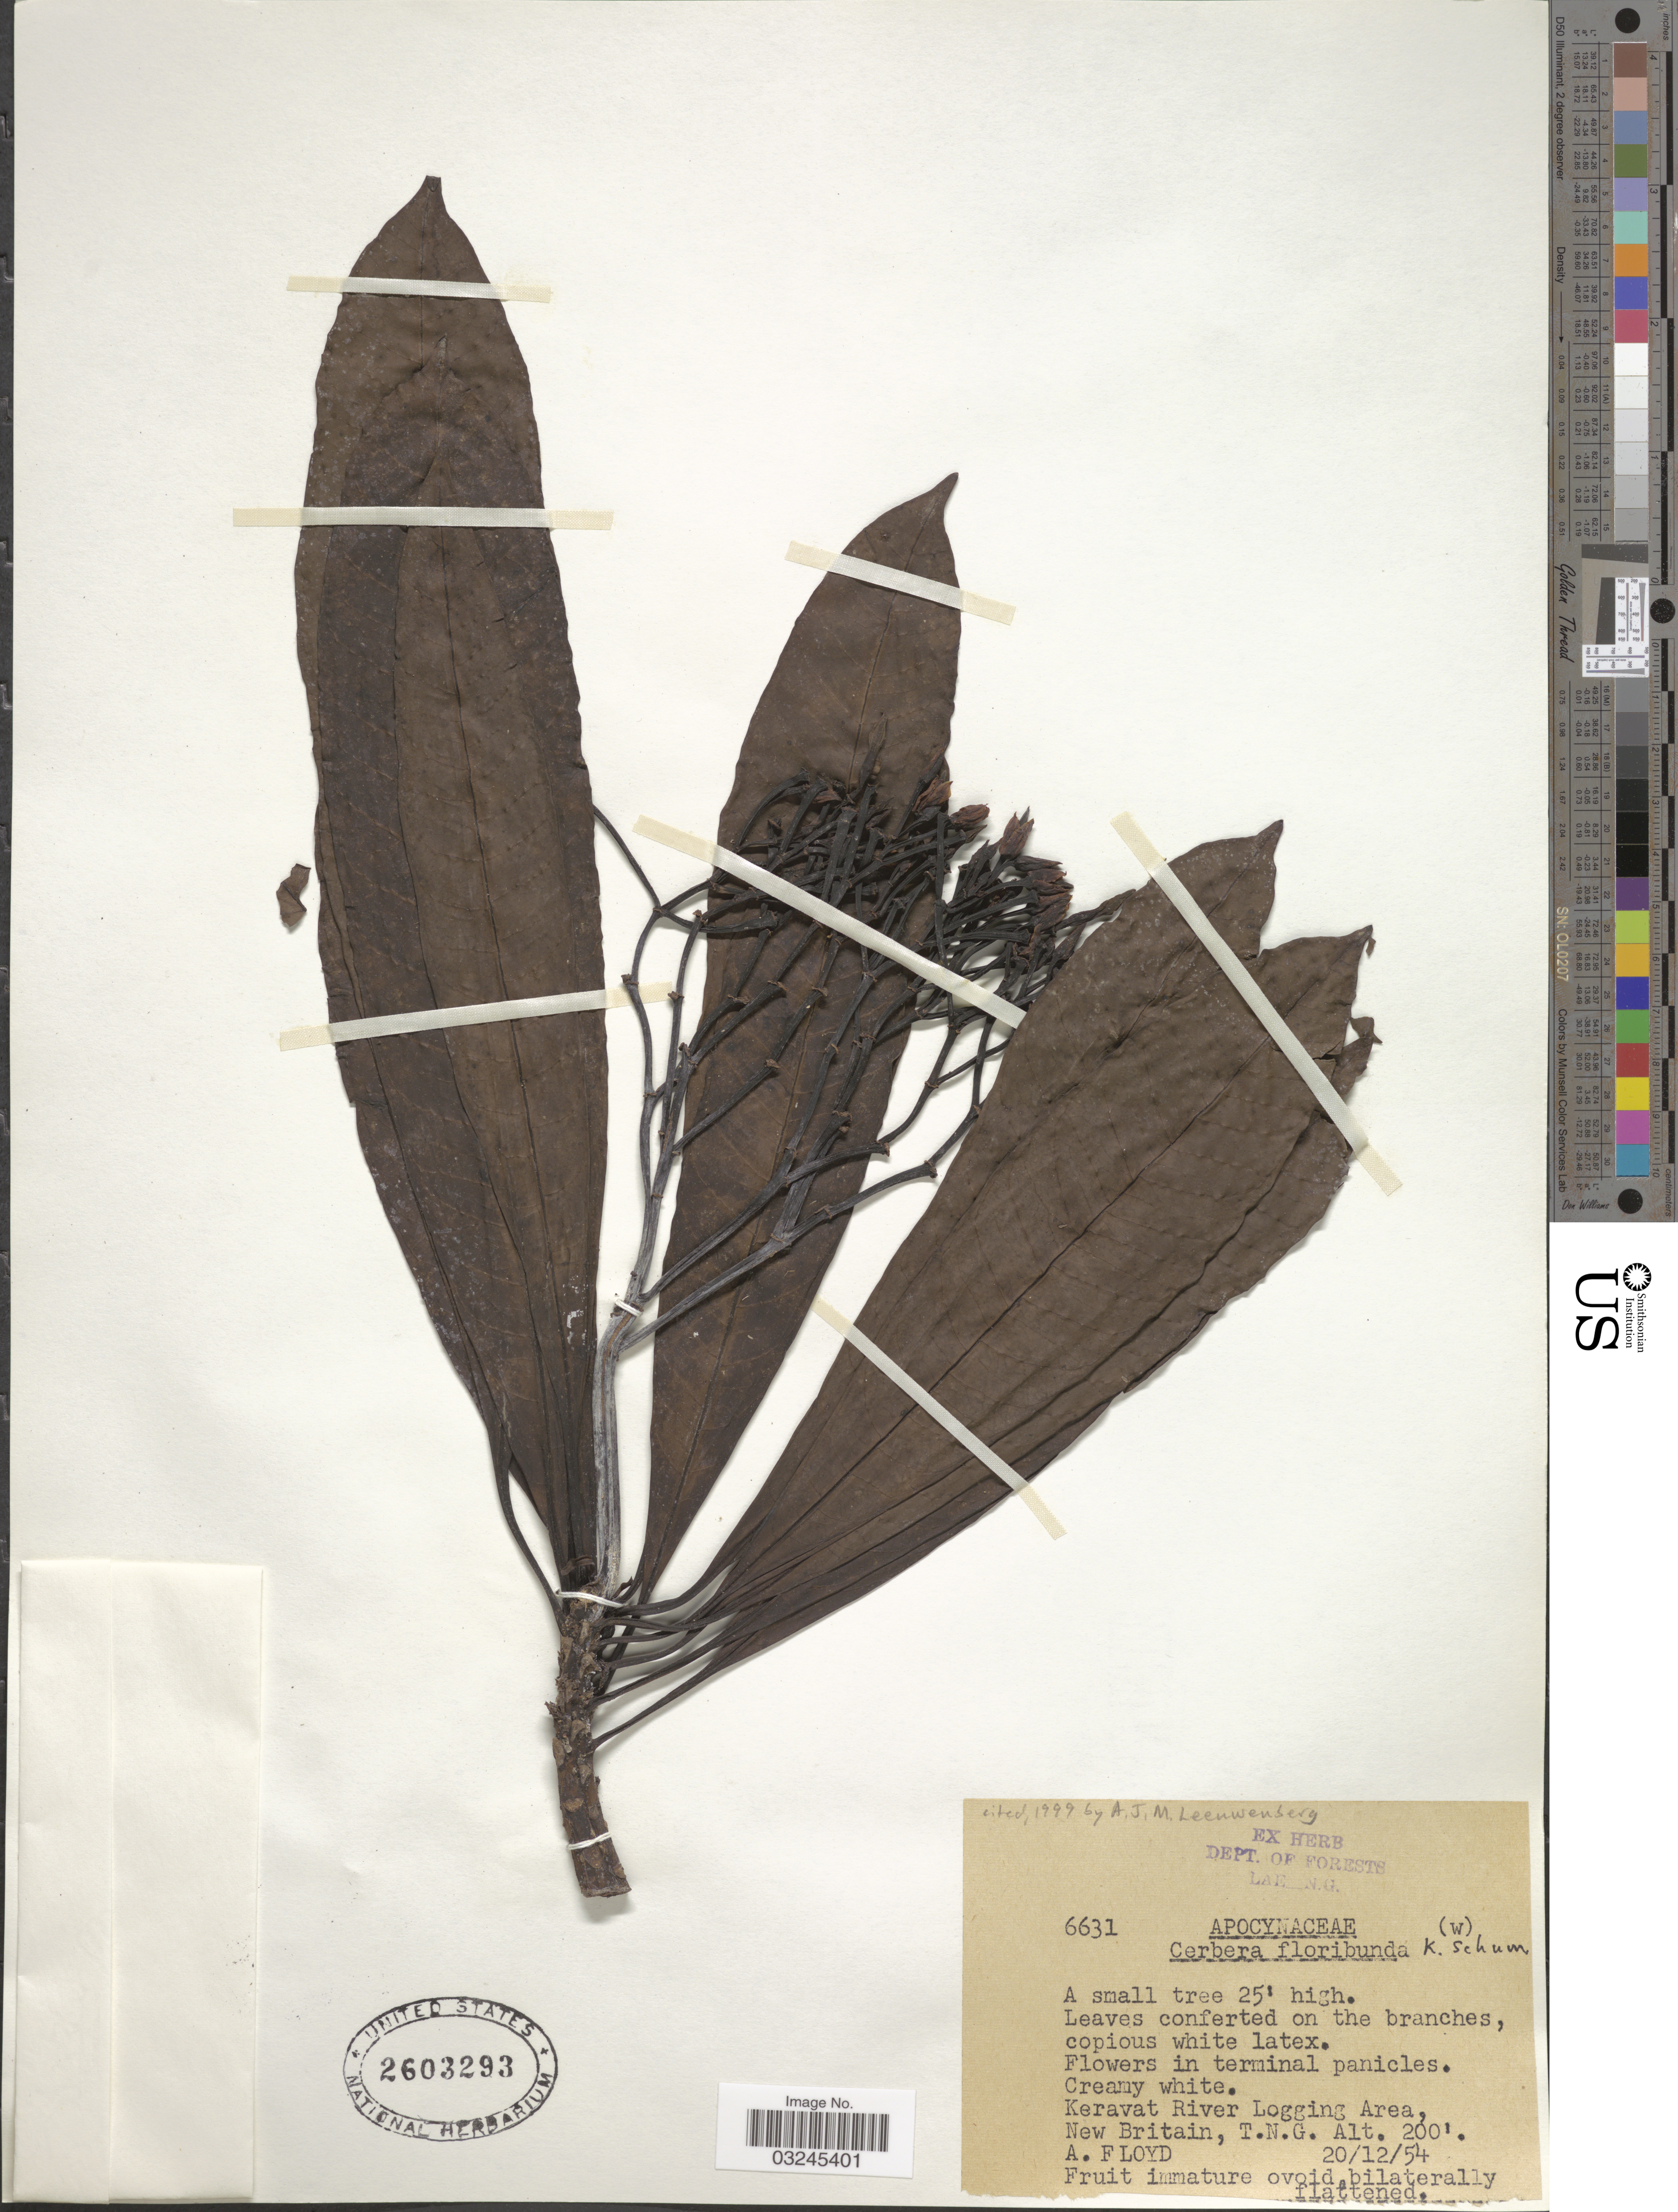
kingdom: Plantae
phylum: Tracheophyta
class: Magnoliopsida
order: Gentianales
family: Apocynaceae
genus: Cerbera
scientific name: Cerbera floribunda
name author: K. Schum.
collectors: A. Floyd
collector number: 6631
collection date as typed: Transcribed d/m/y: 20/12/54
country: Papua New Guinea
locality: Keravat River Logging Area, New Britain, T. N. G.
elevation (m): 61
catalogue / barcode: US 2603293